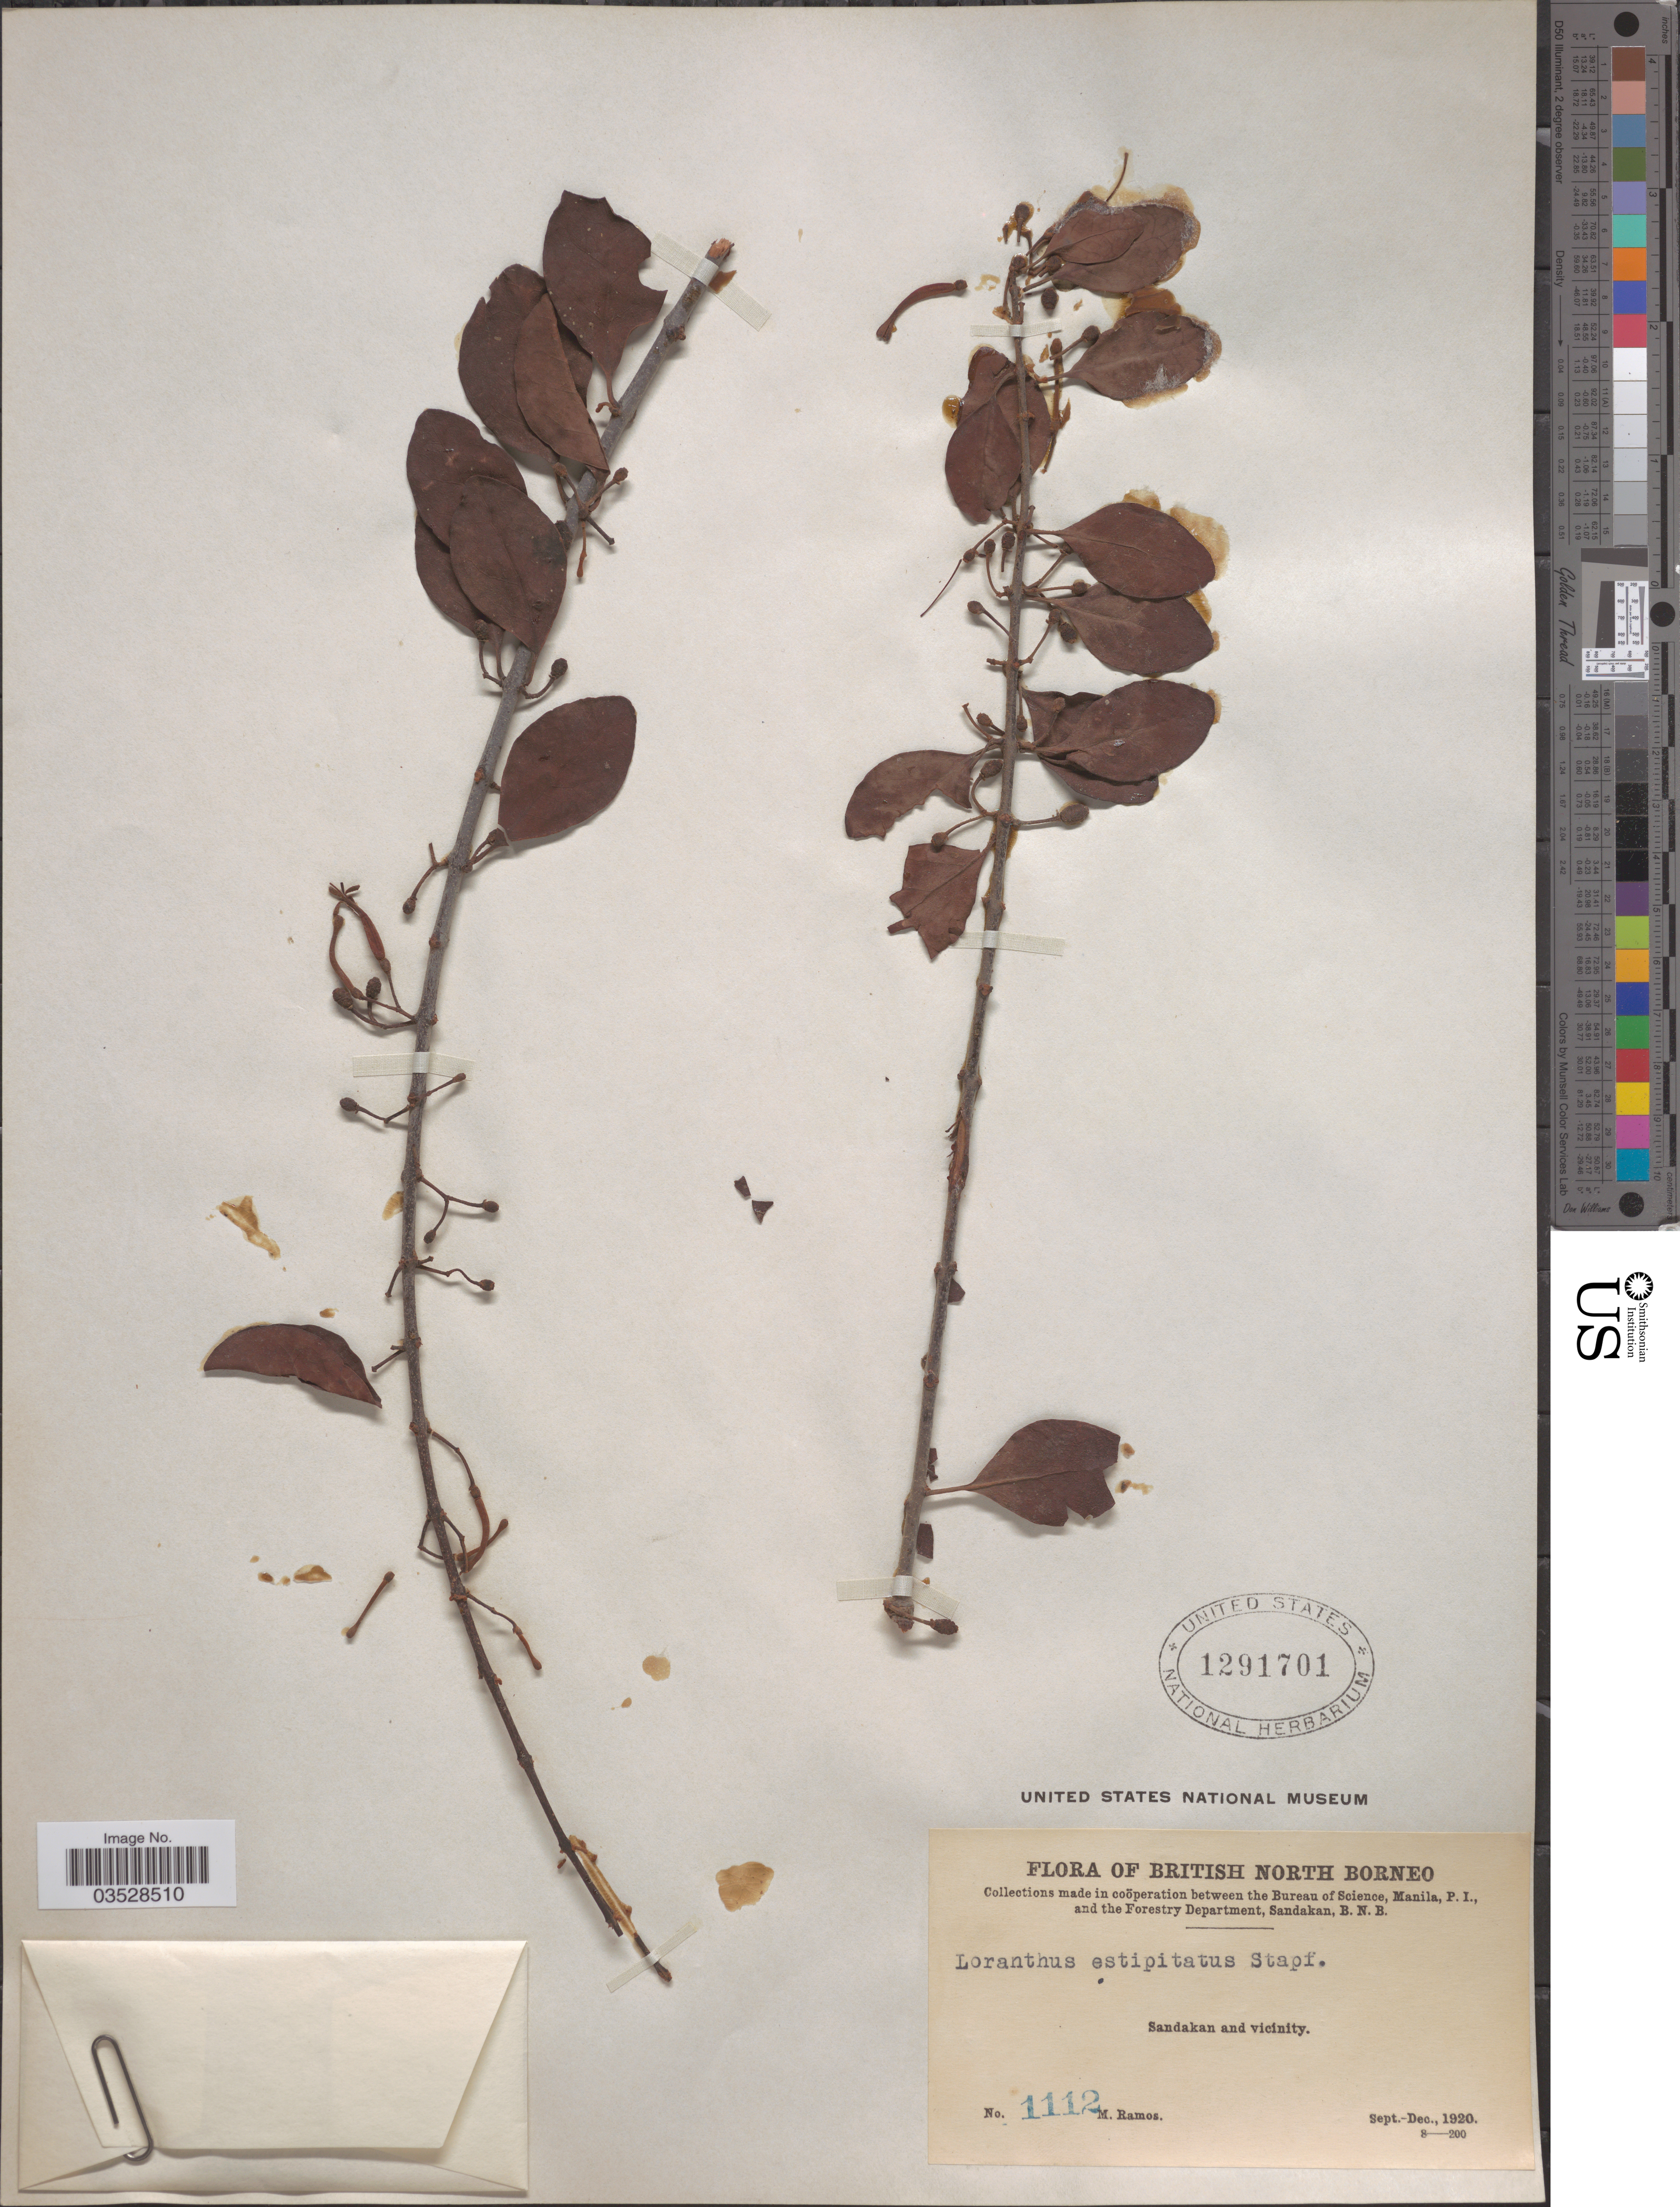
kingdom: Plantae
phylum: Tracheophyta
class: Magnoliopsida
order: Santalales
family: Loranthaceae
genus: Taxillus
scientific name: Taxillus chinensis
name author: (DC.) Danser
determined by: Strong, Mark T., (BOT), Smithsonian Institution - National Museum of Natural History (UNITED STATES)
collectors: M. Ramos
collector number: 1112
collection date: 1920-09/1920-12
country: Malaysia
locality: British North Borneo. Sandakan and vicinity.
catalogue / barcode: US 1291701